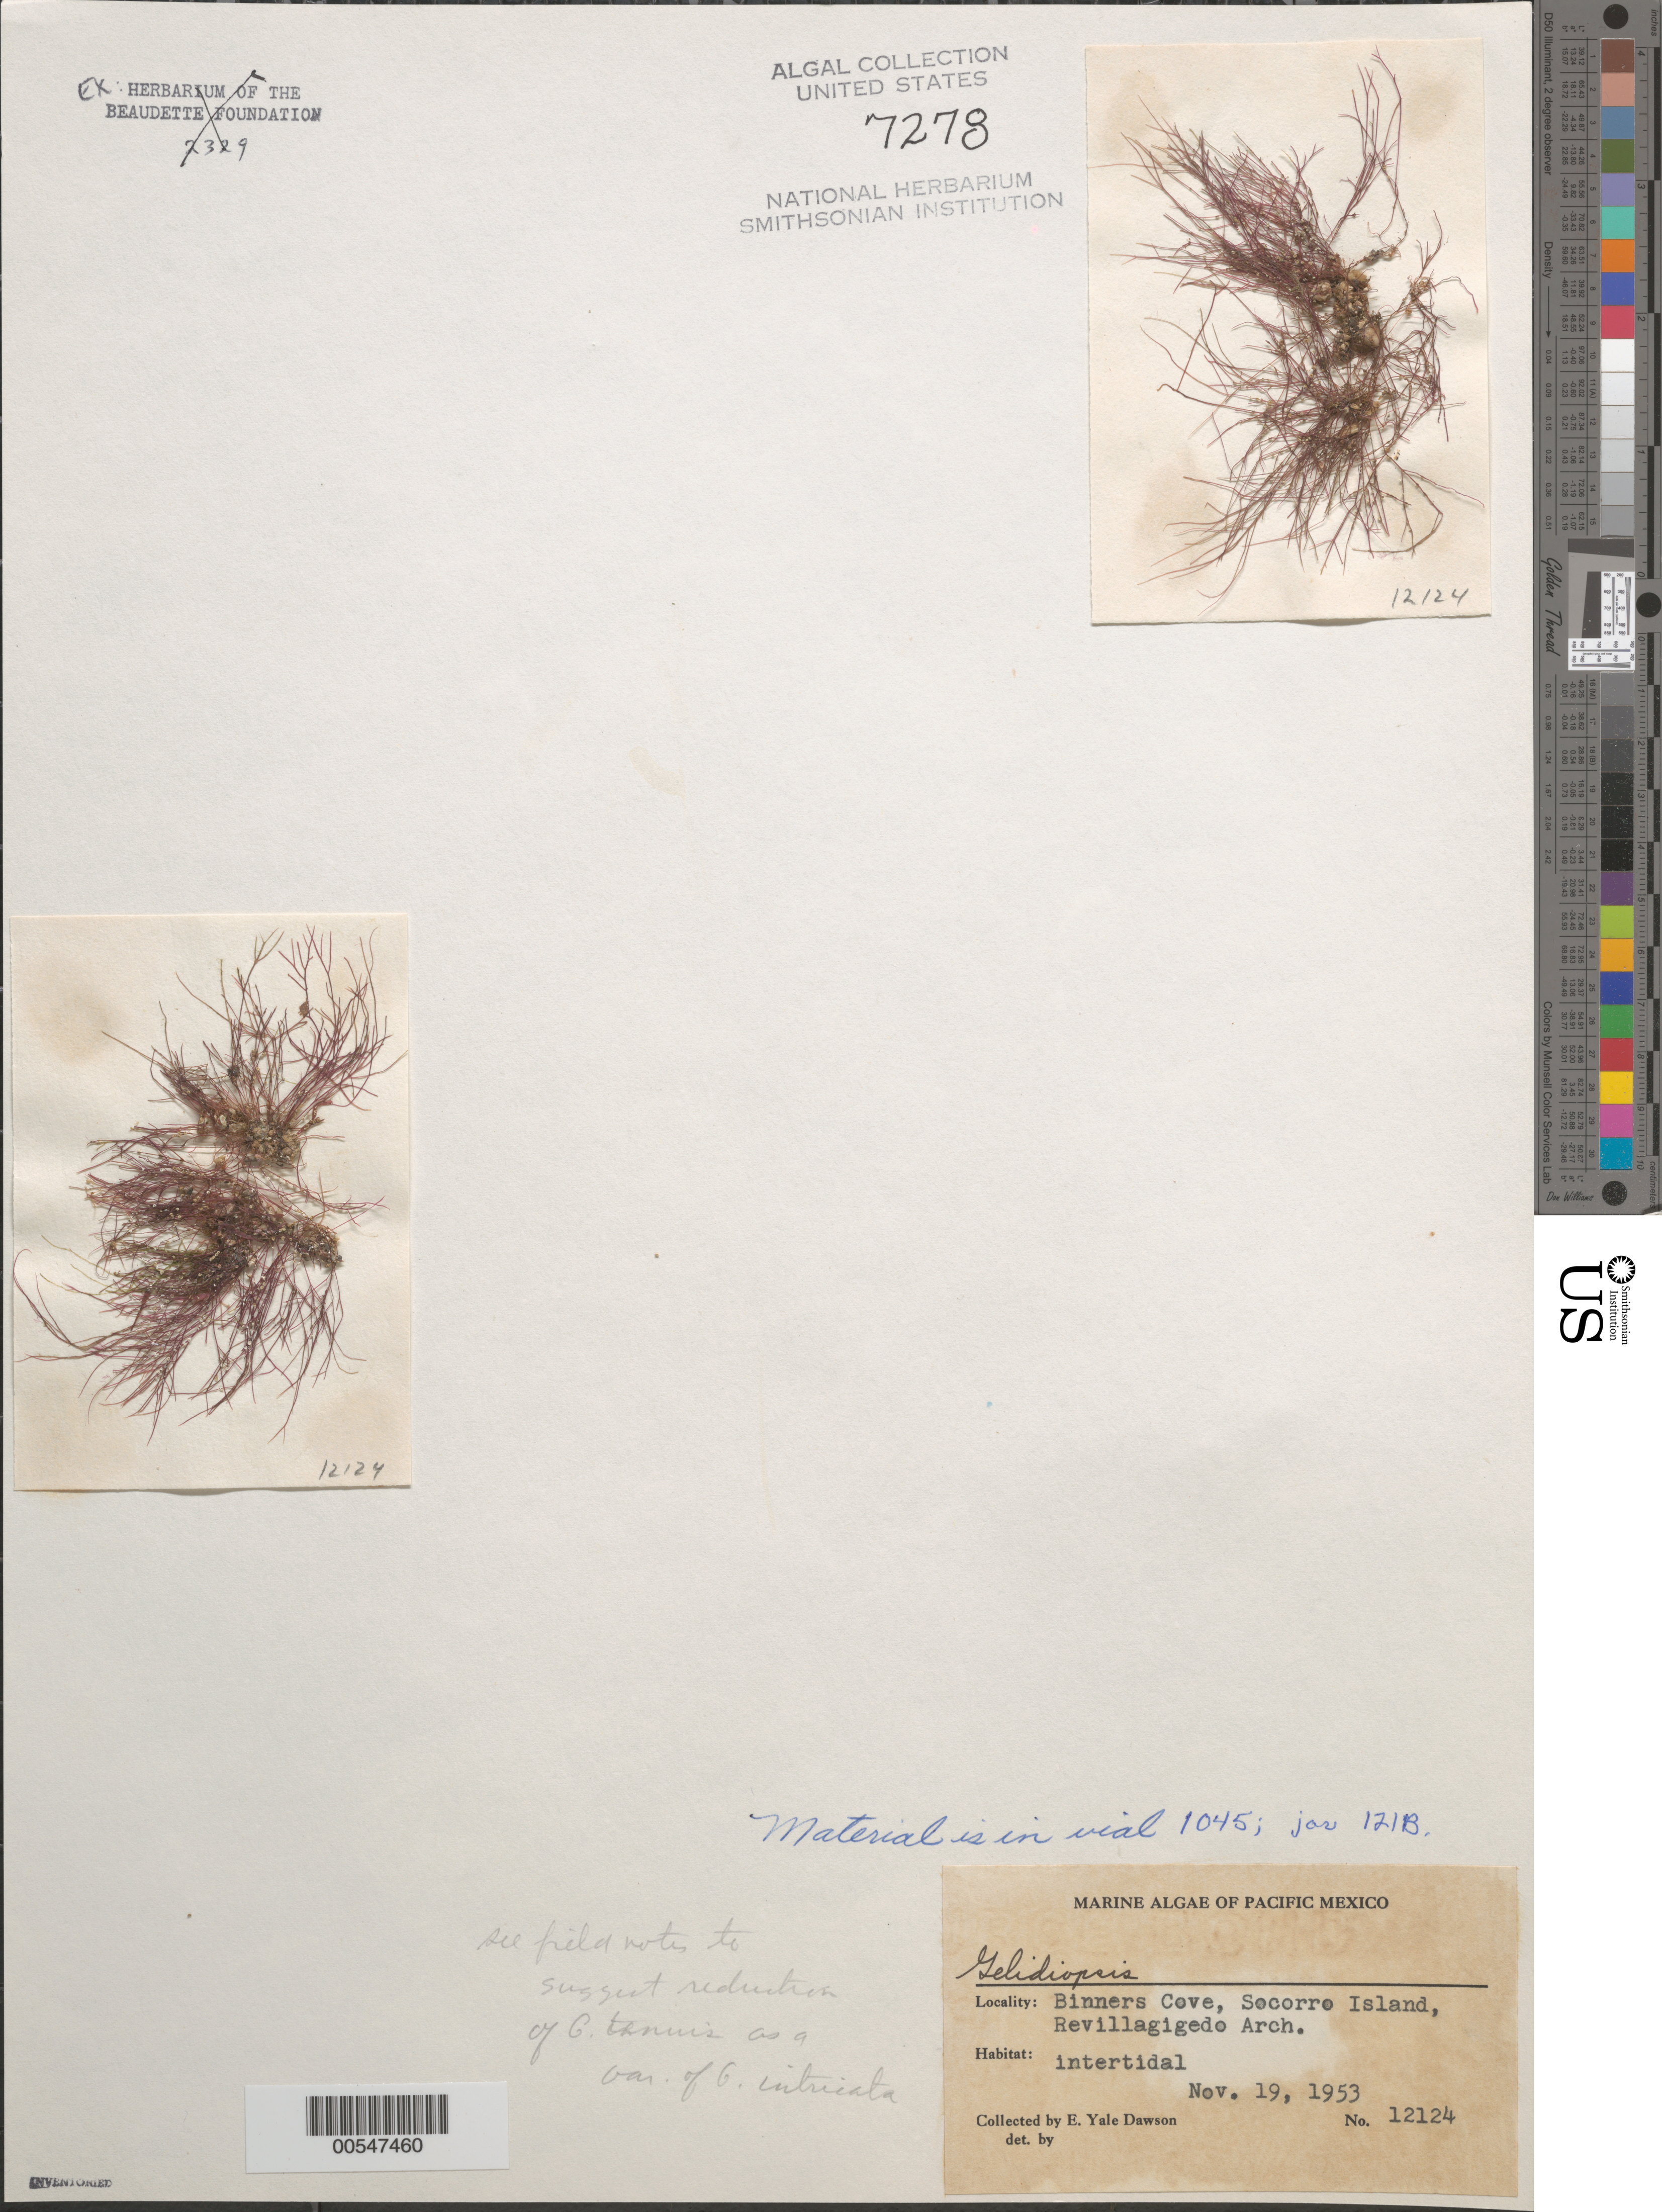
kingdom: Plantae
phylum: Rhodophyta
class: Florideophyceae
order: Rhodymeniales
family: Lomentariaceae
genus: Ceratodictyon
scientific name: Ceratodictyon sp.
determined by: Algae name updating Project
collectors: E. Y. Dawson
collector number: EYD 12124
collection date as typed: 19 Nov 1953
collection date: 1953-11-19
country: Mexico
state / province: Colima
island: Isla Socorro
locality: Binners Cove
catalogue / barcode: US 7278